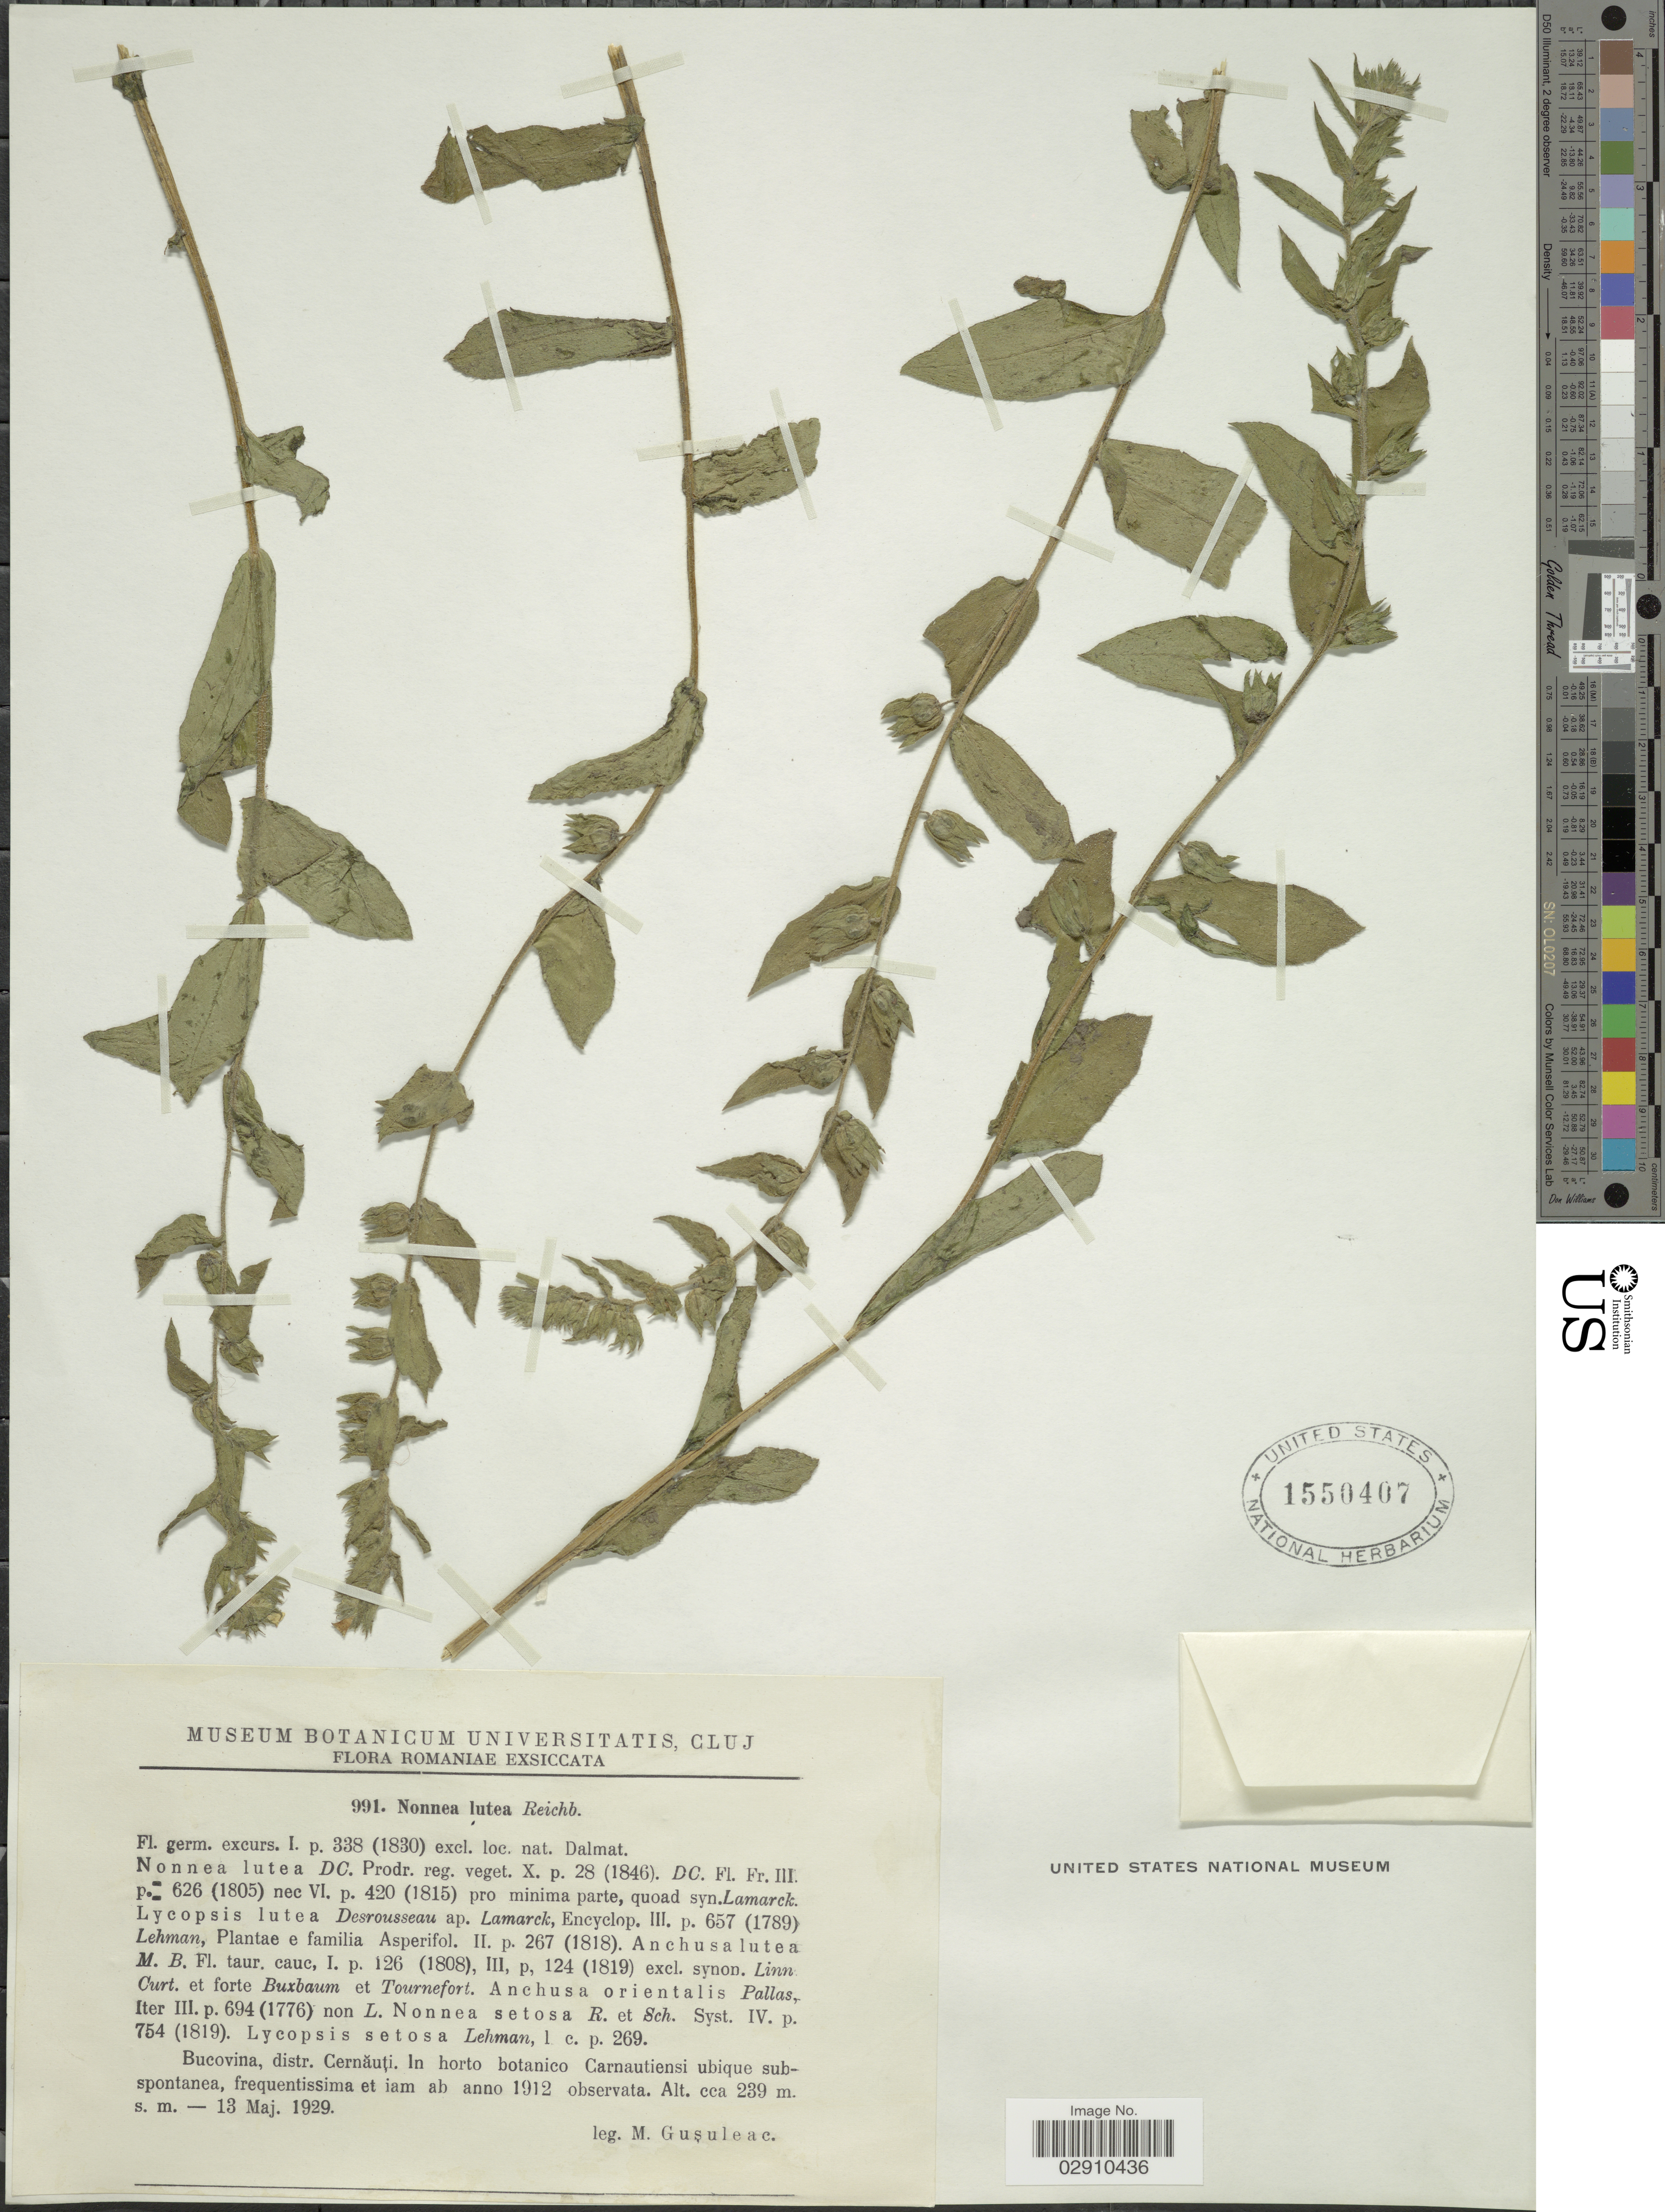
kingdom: Plantae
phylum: Tracheophyta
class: Magnoliopsida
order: Boraginales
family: Boraginaceae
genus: Nonea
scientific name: Nonea lutea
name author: (Desr.) DC.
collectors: M. Gusuleac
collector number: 991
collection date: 1929-05-13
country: Romania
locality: Bucovina, distr. Cernauti. In horto boanico carnautiensi ubique sub-spontanea, frequentissima et iam.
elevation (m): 239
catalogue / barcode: US 1550407